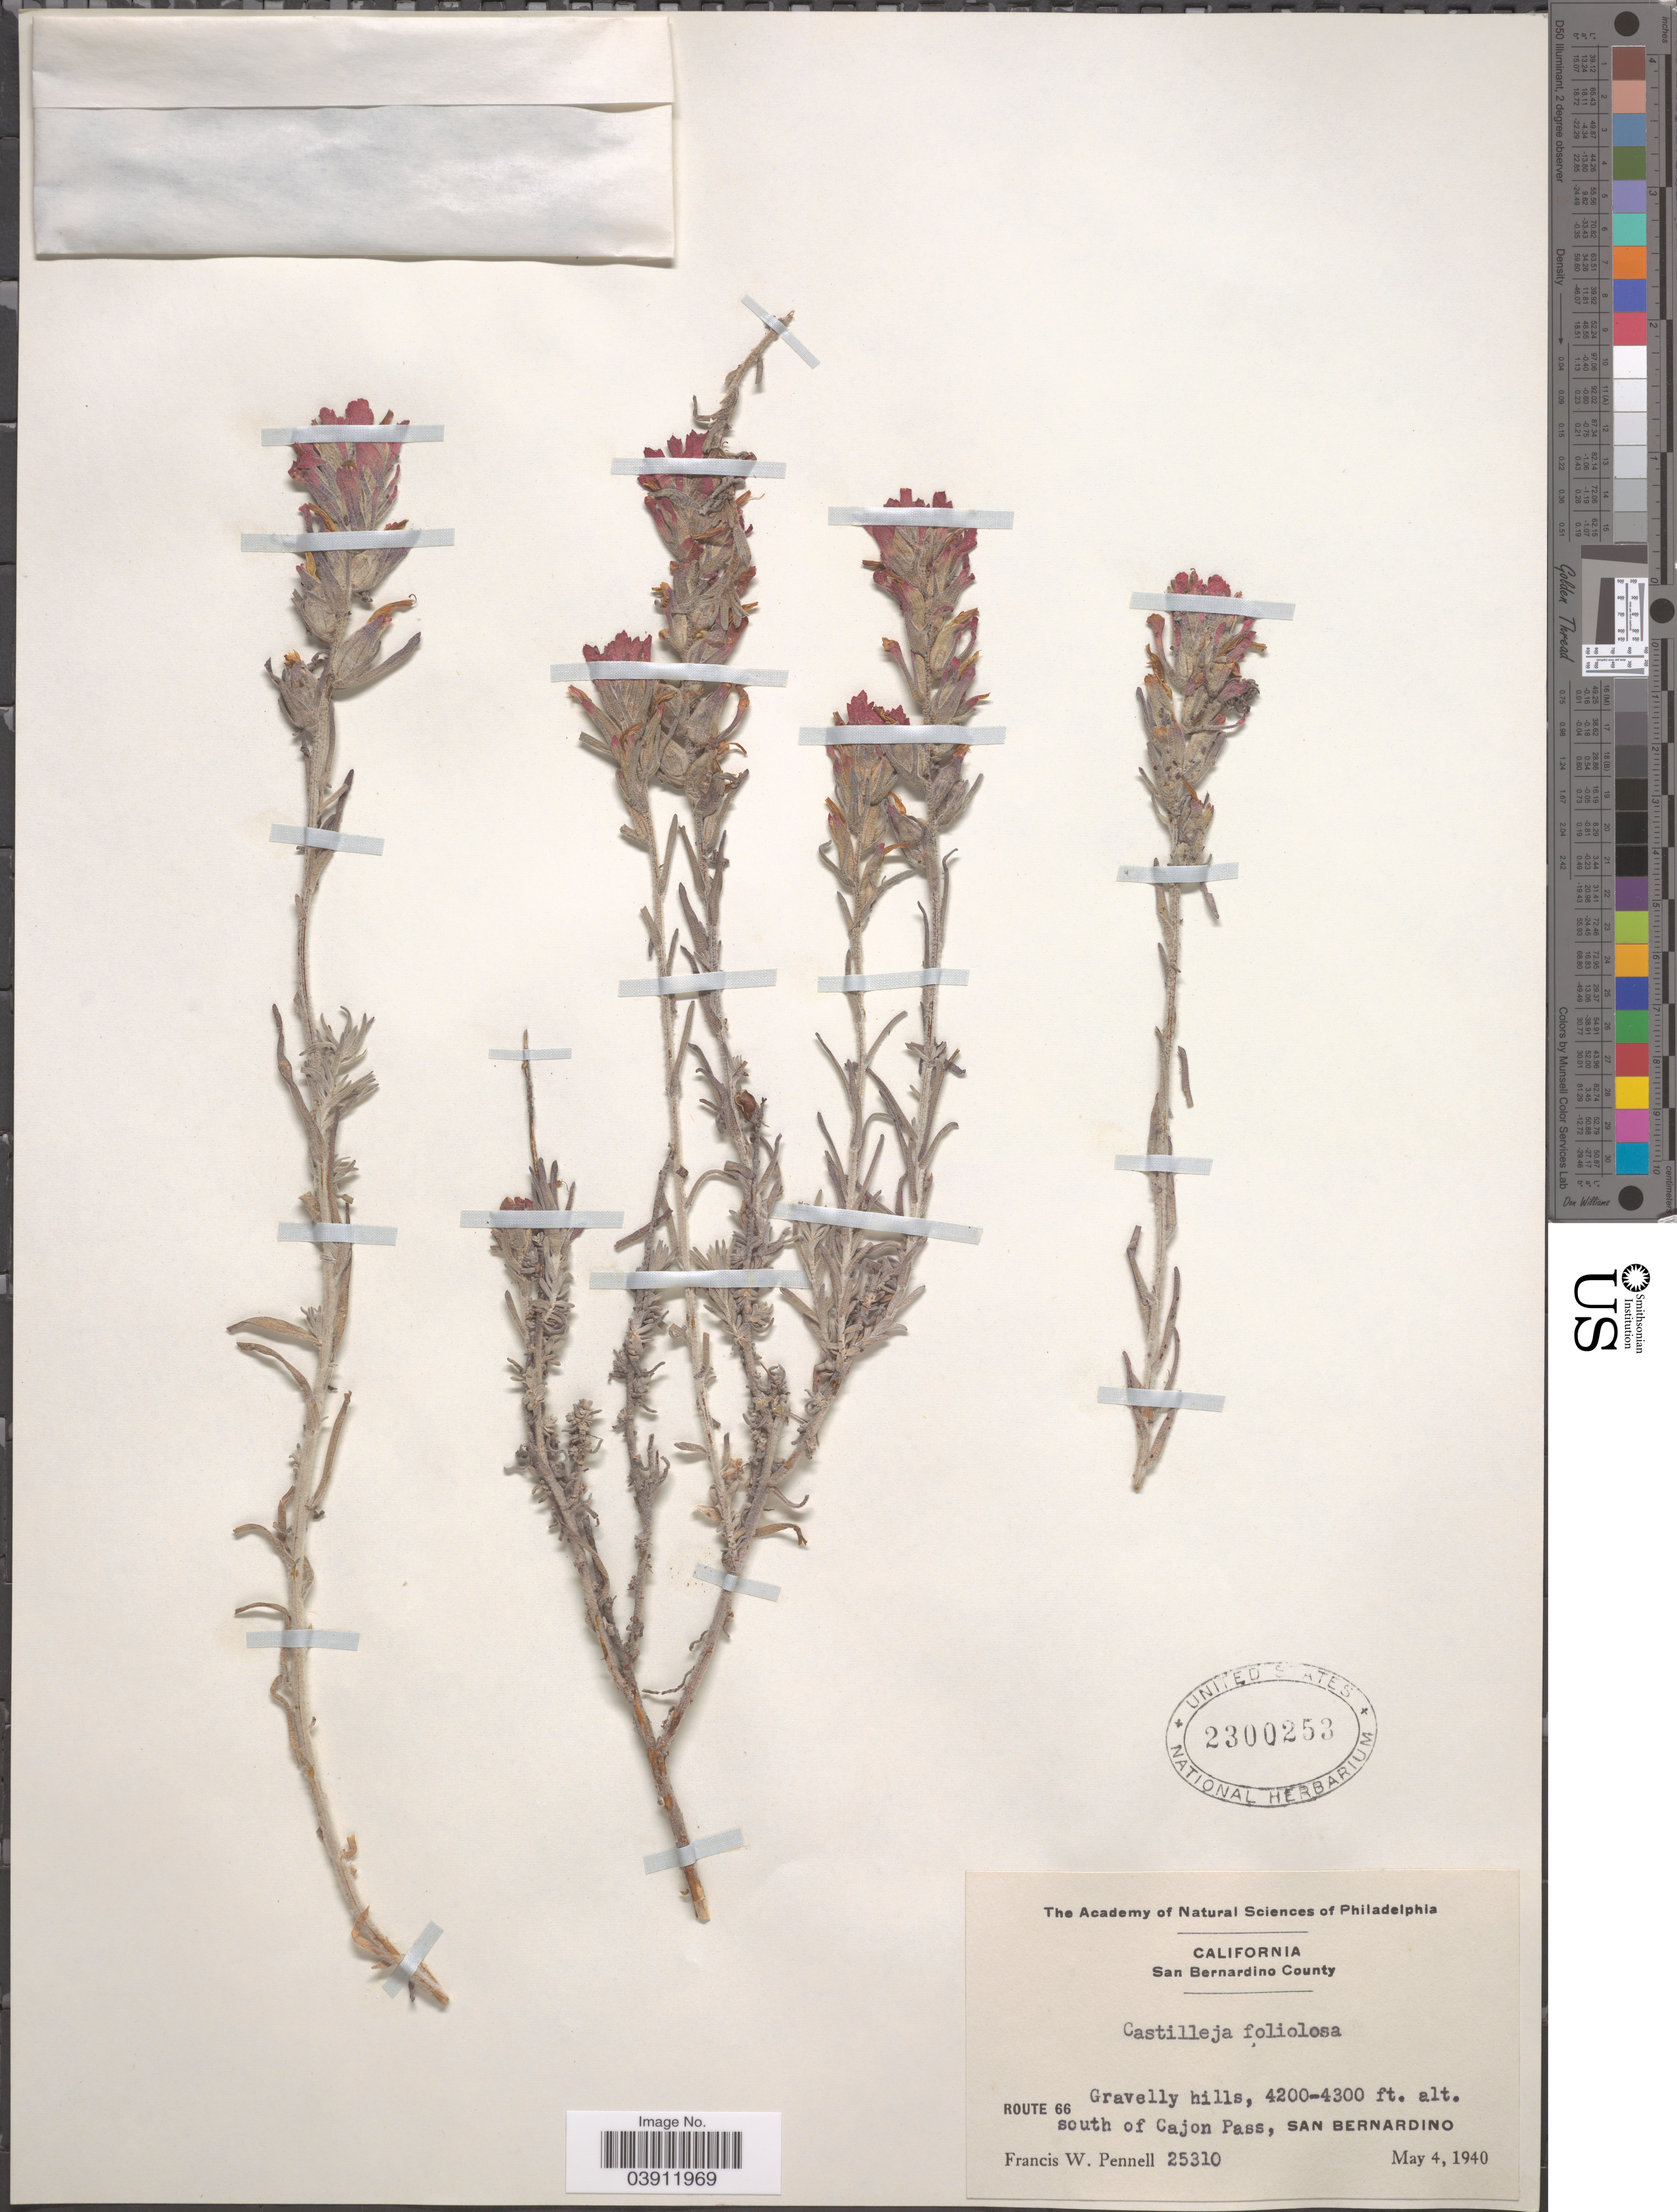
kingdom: Plantae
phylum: Tracheophyta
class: Magnoliopsida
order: Lamiales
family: Orobanchaceae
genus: Castilleja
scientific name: Castilleja foliolosa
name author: Hook. f.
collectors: F. W. Pennell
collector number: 25310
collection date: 1940-05-04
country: United States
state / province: California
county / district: San Bernardino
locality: San Bernardino County. Route 66, South of Cajon Pass, San Bernardino.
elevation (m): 1280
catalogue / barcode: US 2300253